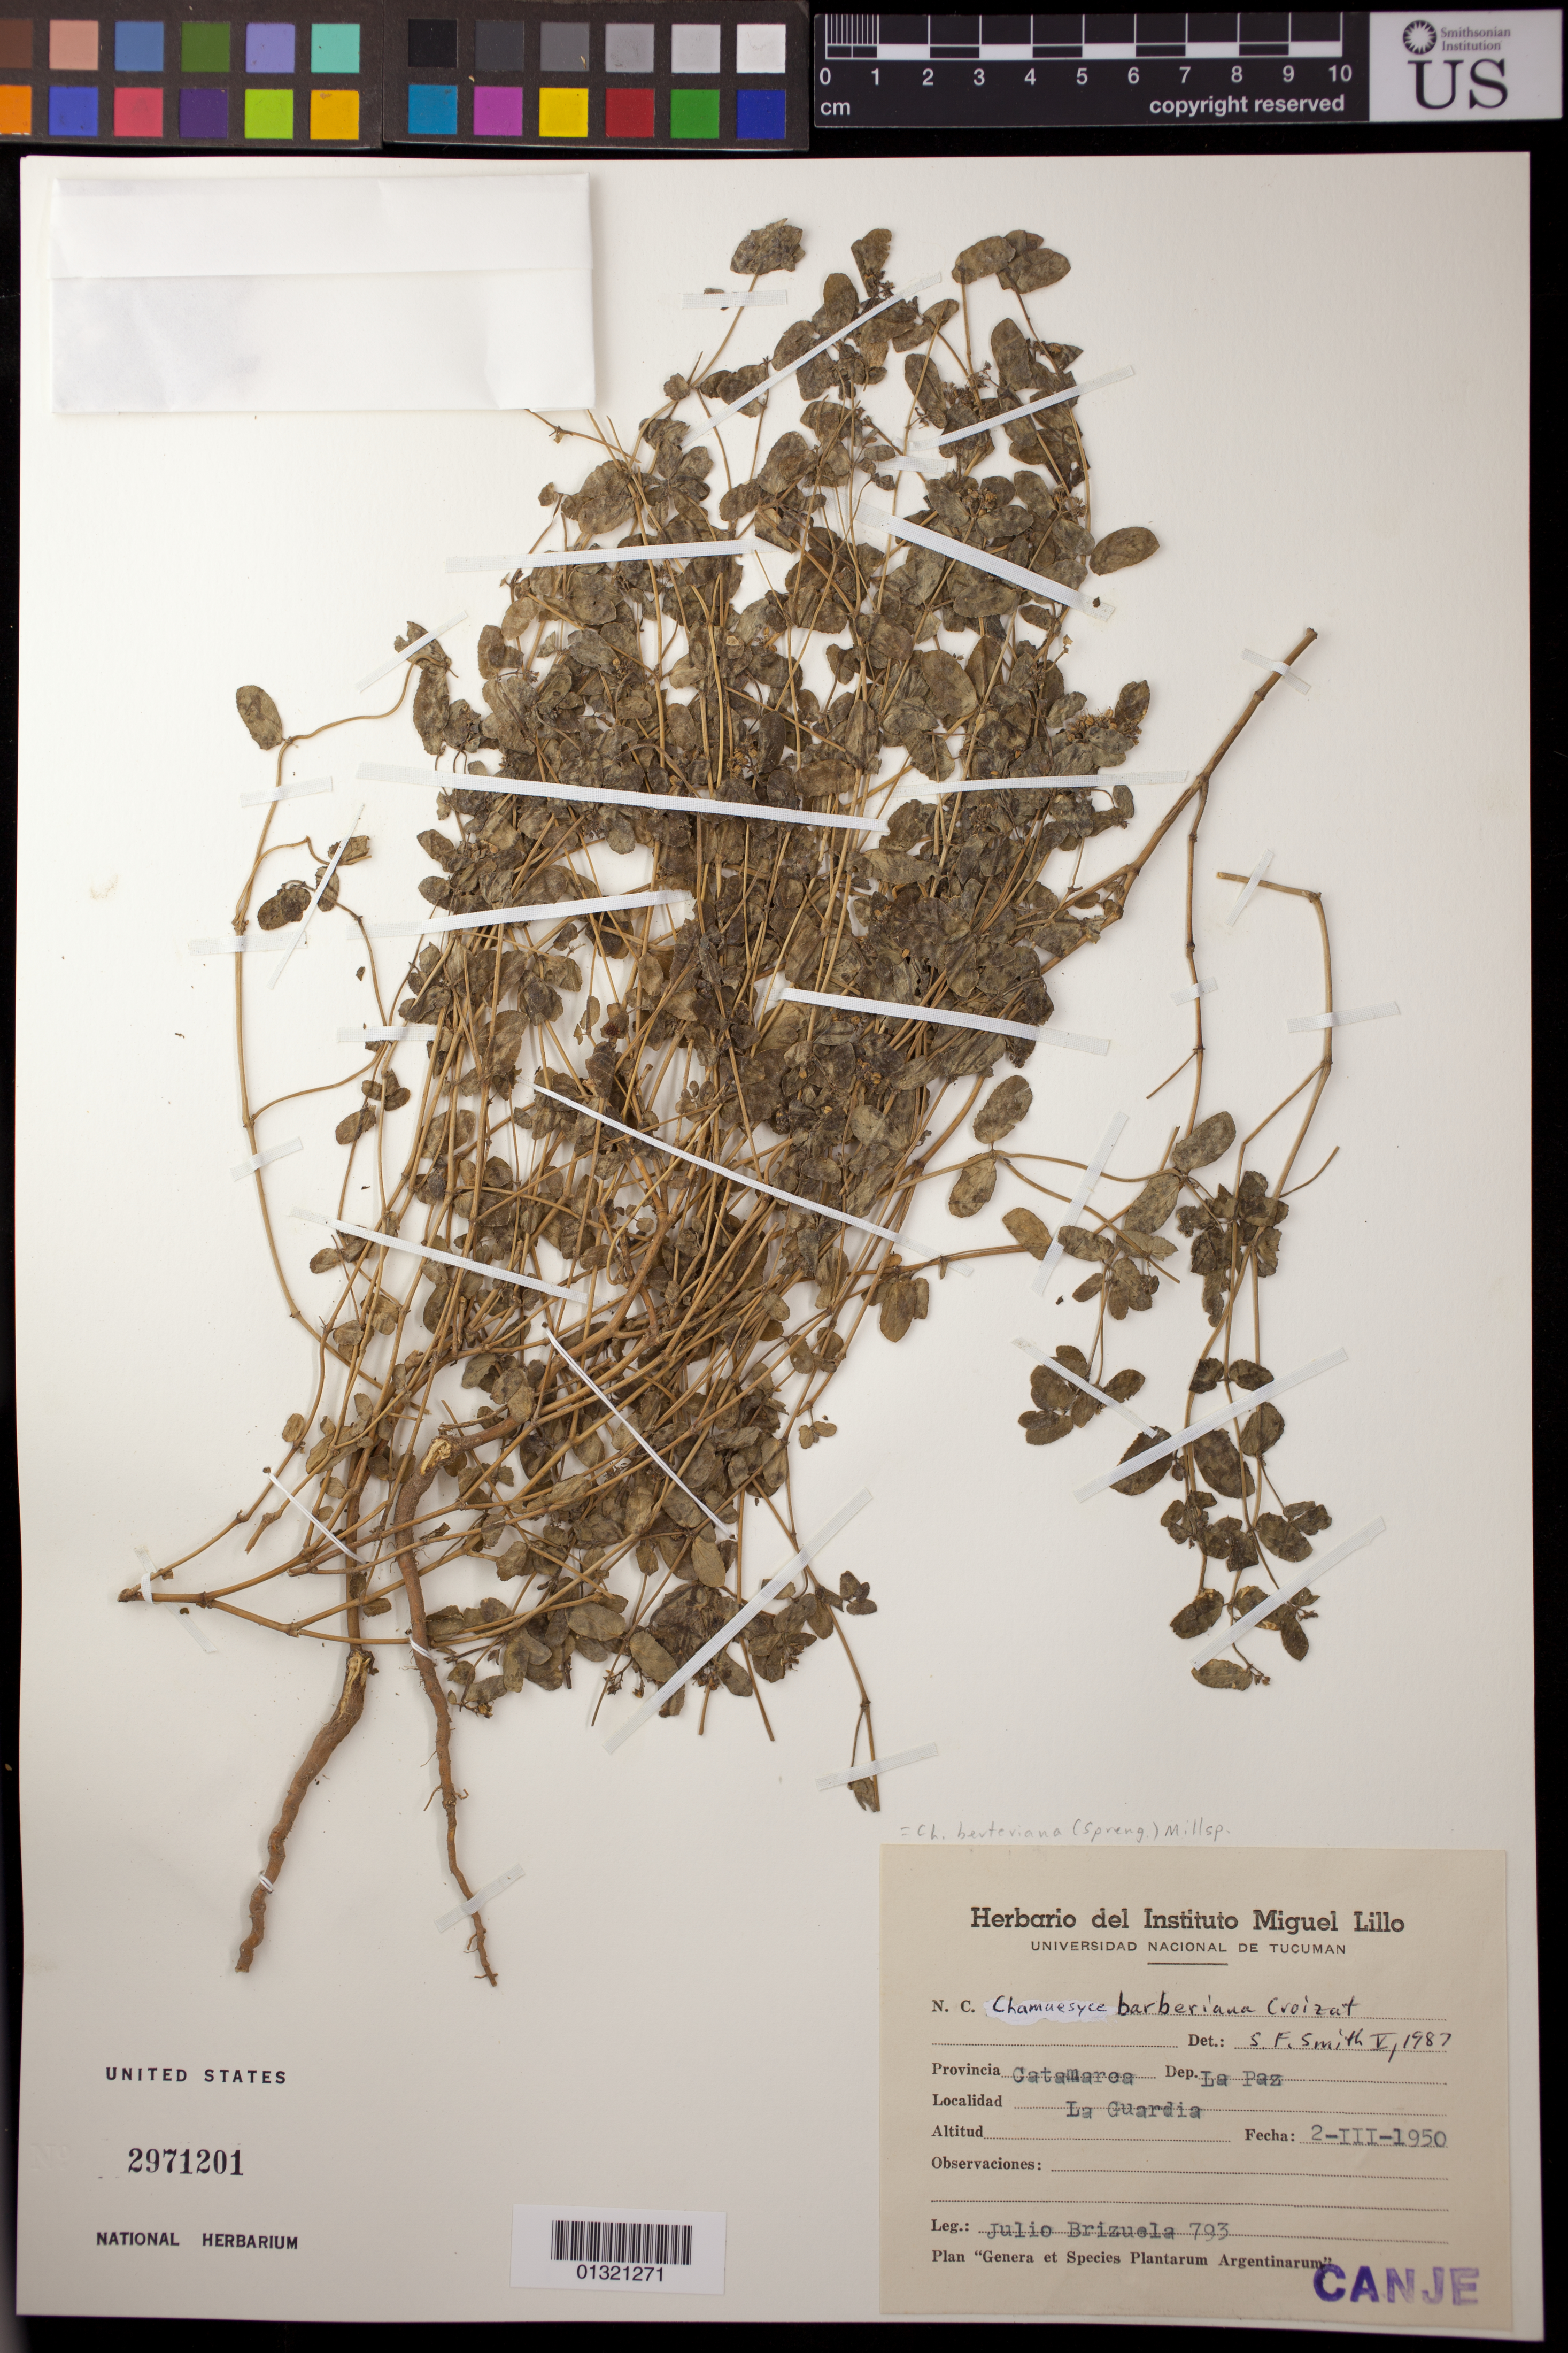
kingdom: Plantae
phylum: Tracheophyta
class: Magnoliopsida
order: Malpighiales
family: Euphorbiaceae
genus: Euphorbia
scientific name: Euphorbia berteroana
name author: Balb.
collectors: J. Brizuela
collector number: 793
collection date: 1950-03-02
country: Argentina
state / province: Catamarca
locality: Dep. La Paz; La Guardia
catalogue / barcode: US 2971201